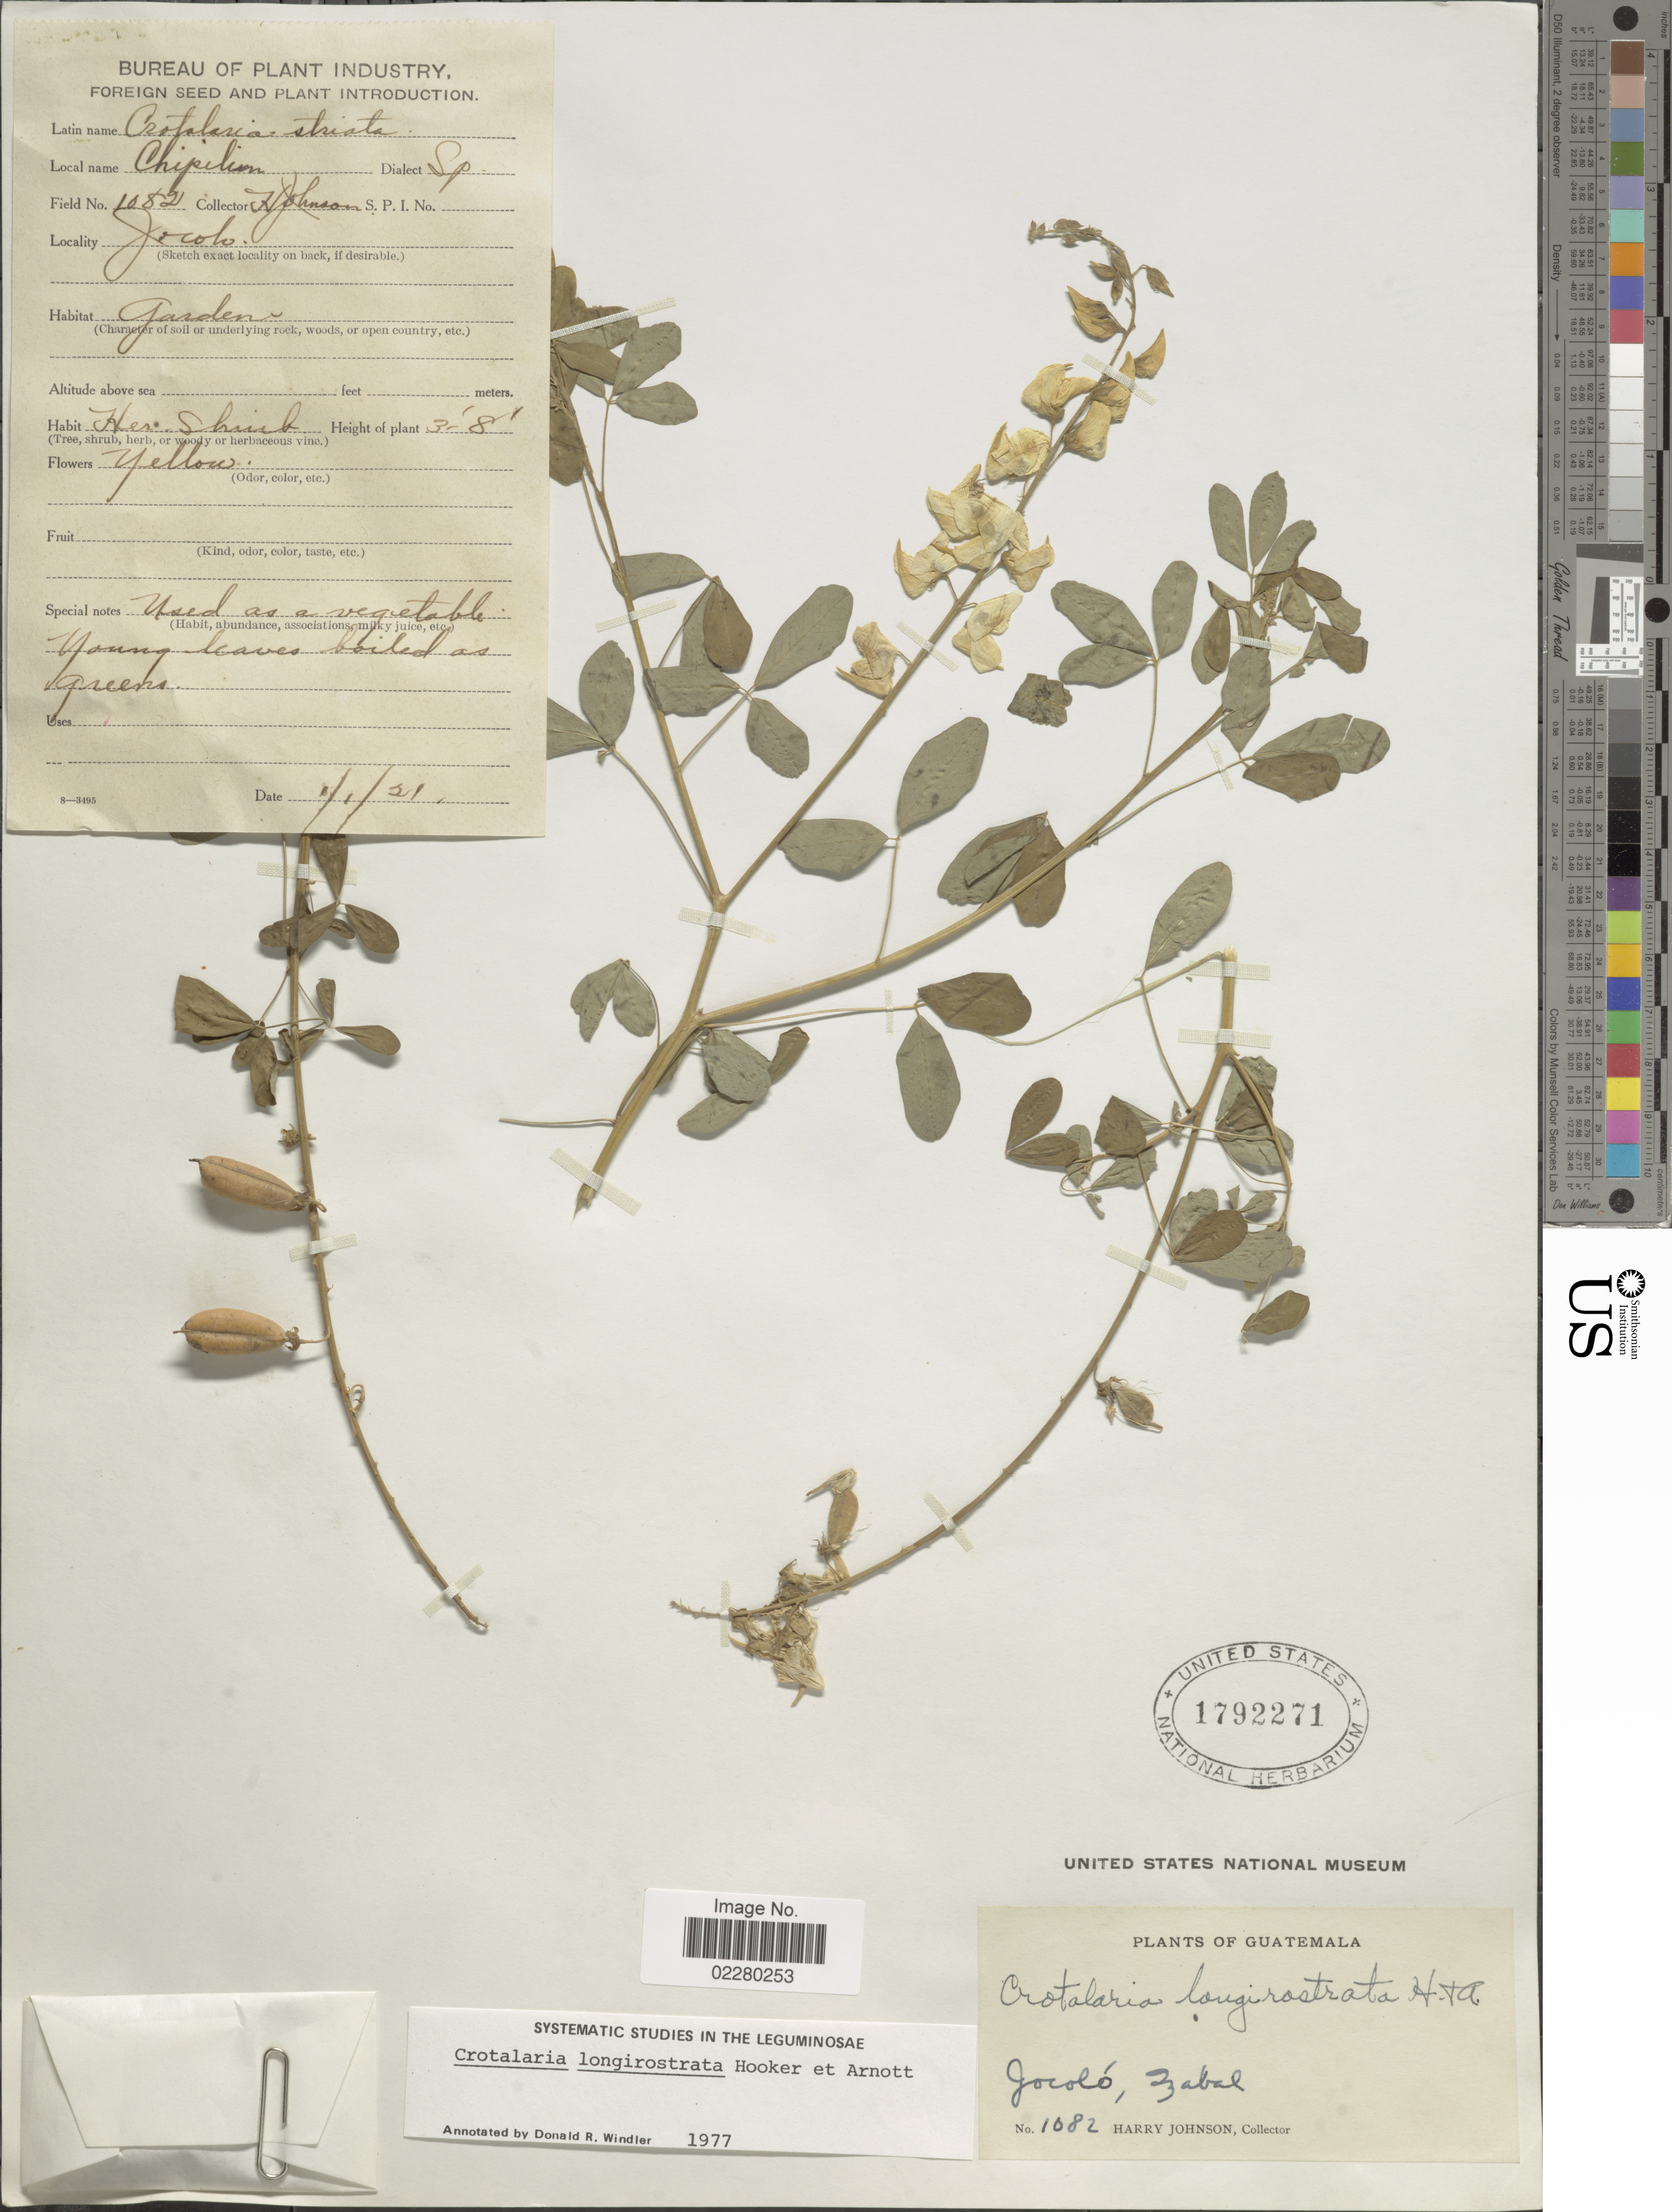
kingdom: Plantae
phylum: Tracheophyta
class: Magnoliopsida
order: Fabales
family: Fabaceae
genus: Crotalaria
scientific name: Crotalaria longirostrata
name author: Hook. & Arn.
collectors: H. Johnson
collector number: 1082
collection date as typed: Transcribed d/m/y: 1/1/21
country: Guatemala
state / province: Izabal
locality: Jocoló, Izabal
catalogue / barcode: US 1792271